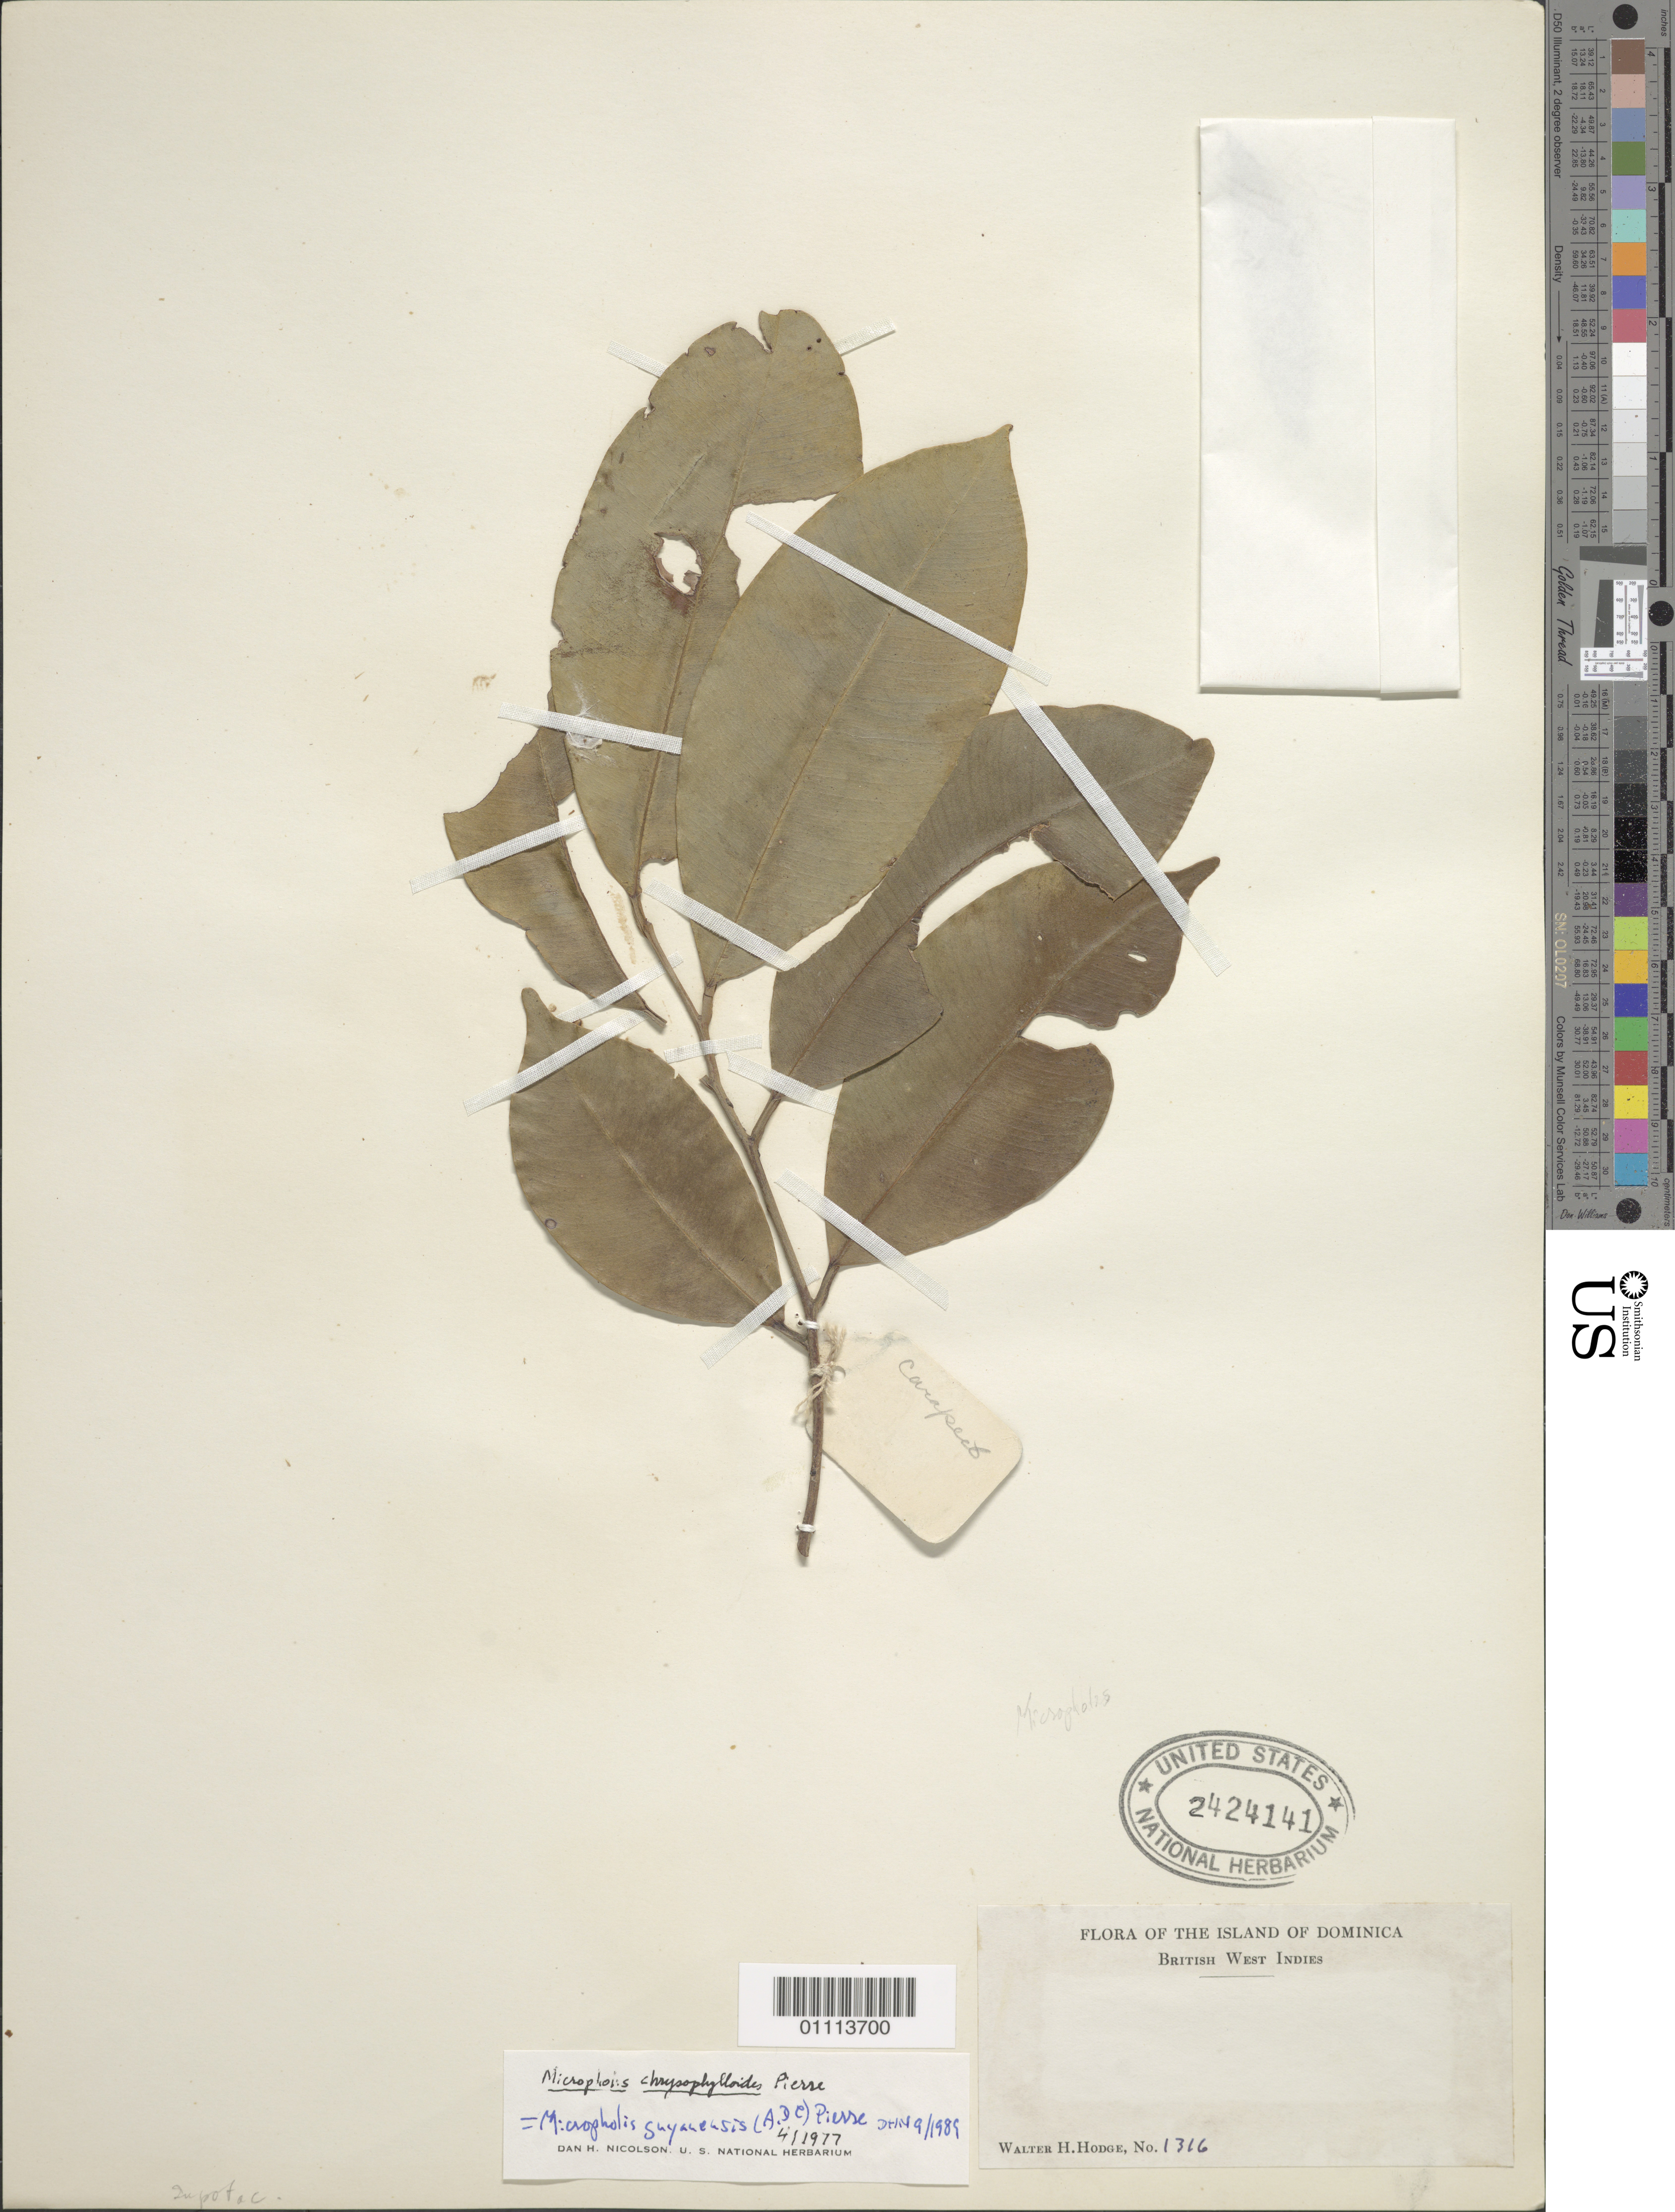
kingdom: Plantae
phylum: Tracheophyta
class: Magnoliopsida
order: Ericales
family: Sapotaceae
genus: Micropholis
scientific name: Micropholis guyanensis subsp. guyanensis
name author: (A. DC.) Pierre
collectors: W. Hodge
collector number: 1316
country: Dominica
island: Dominica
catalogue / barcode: US 2424141